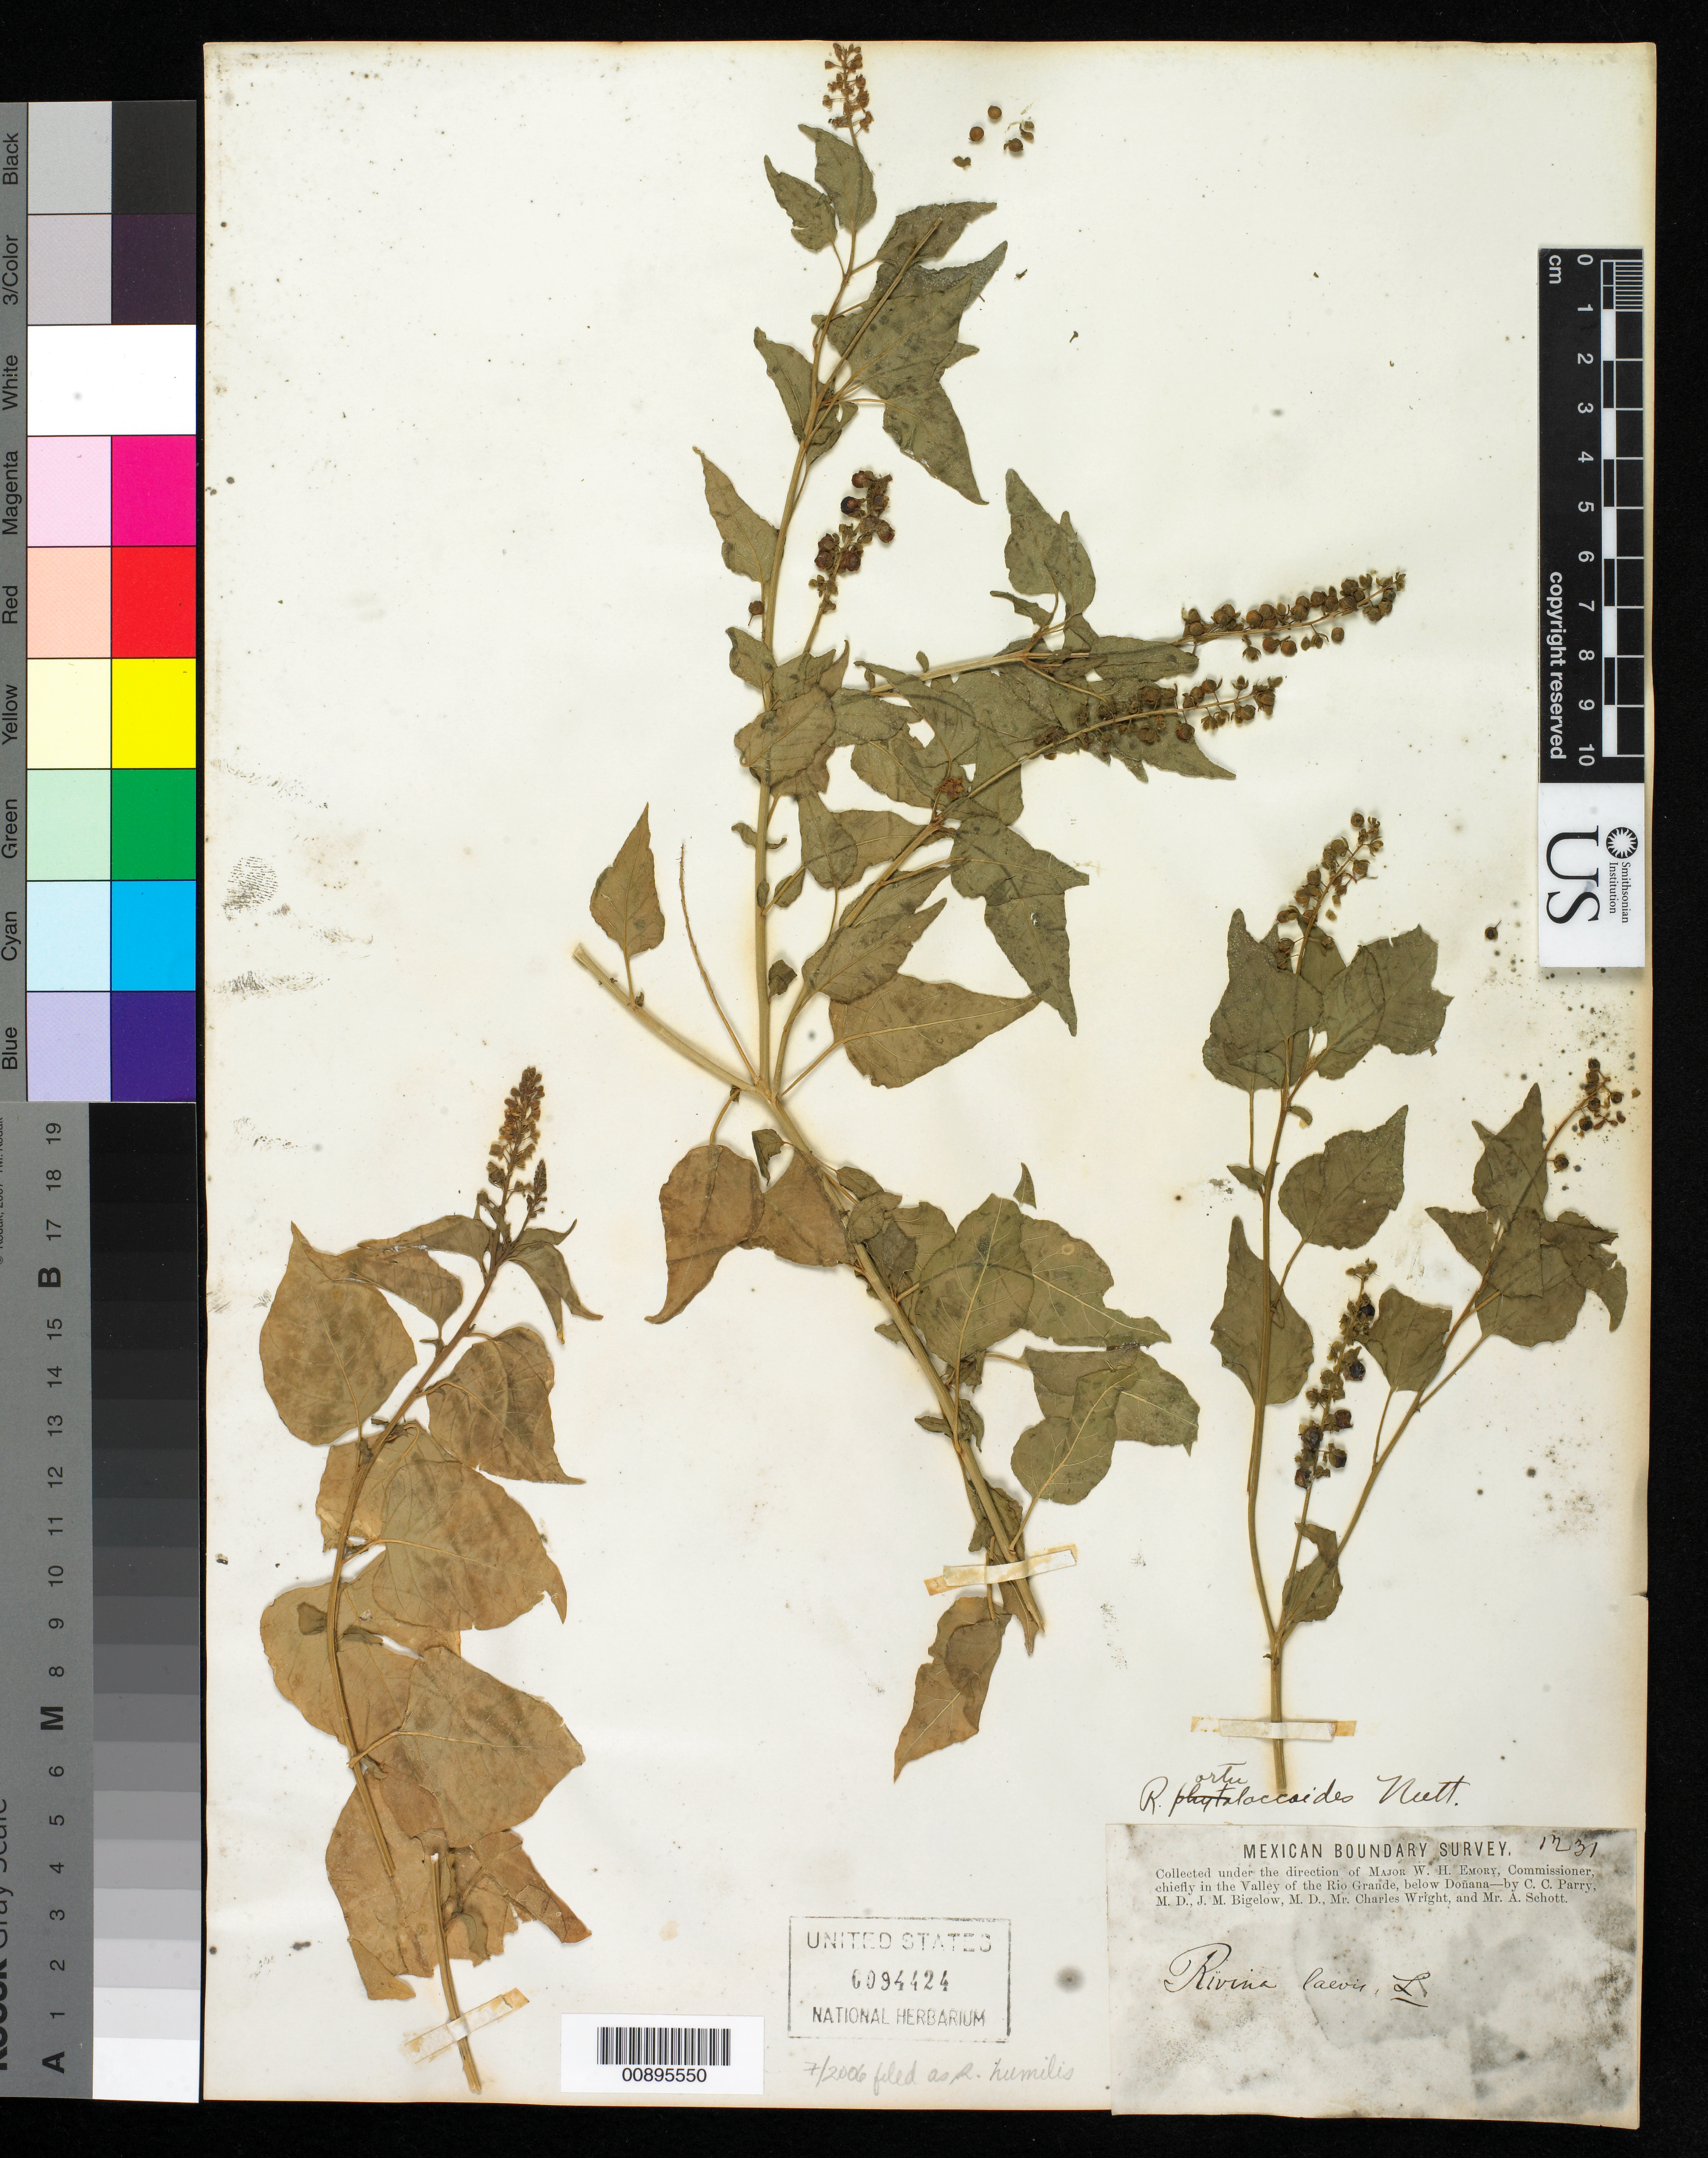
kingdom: Plantae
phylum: Tracheophyta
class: Magnoliopsida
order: Caryophyllales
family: Phytolaccaceae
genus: Rivina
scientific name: Rivina humilis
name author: L.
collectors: C. C. Parry, J. M. Bigelow, C. Wright & A. C. V. Schott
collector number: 1231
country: United States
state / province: New Mexico / Texas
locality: Valley of the Rio Grande, below Doñana.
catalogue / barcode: US 94424